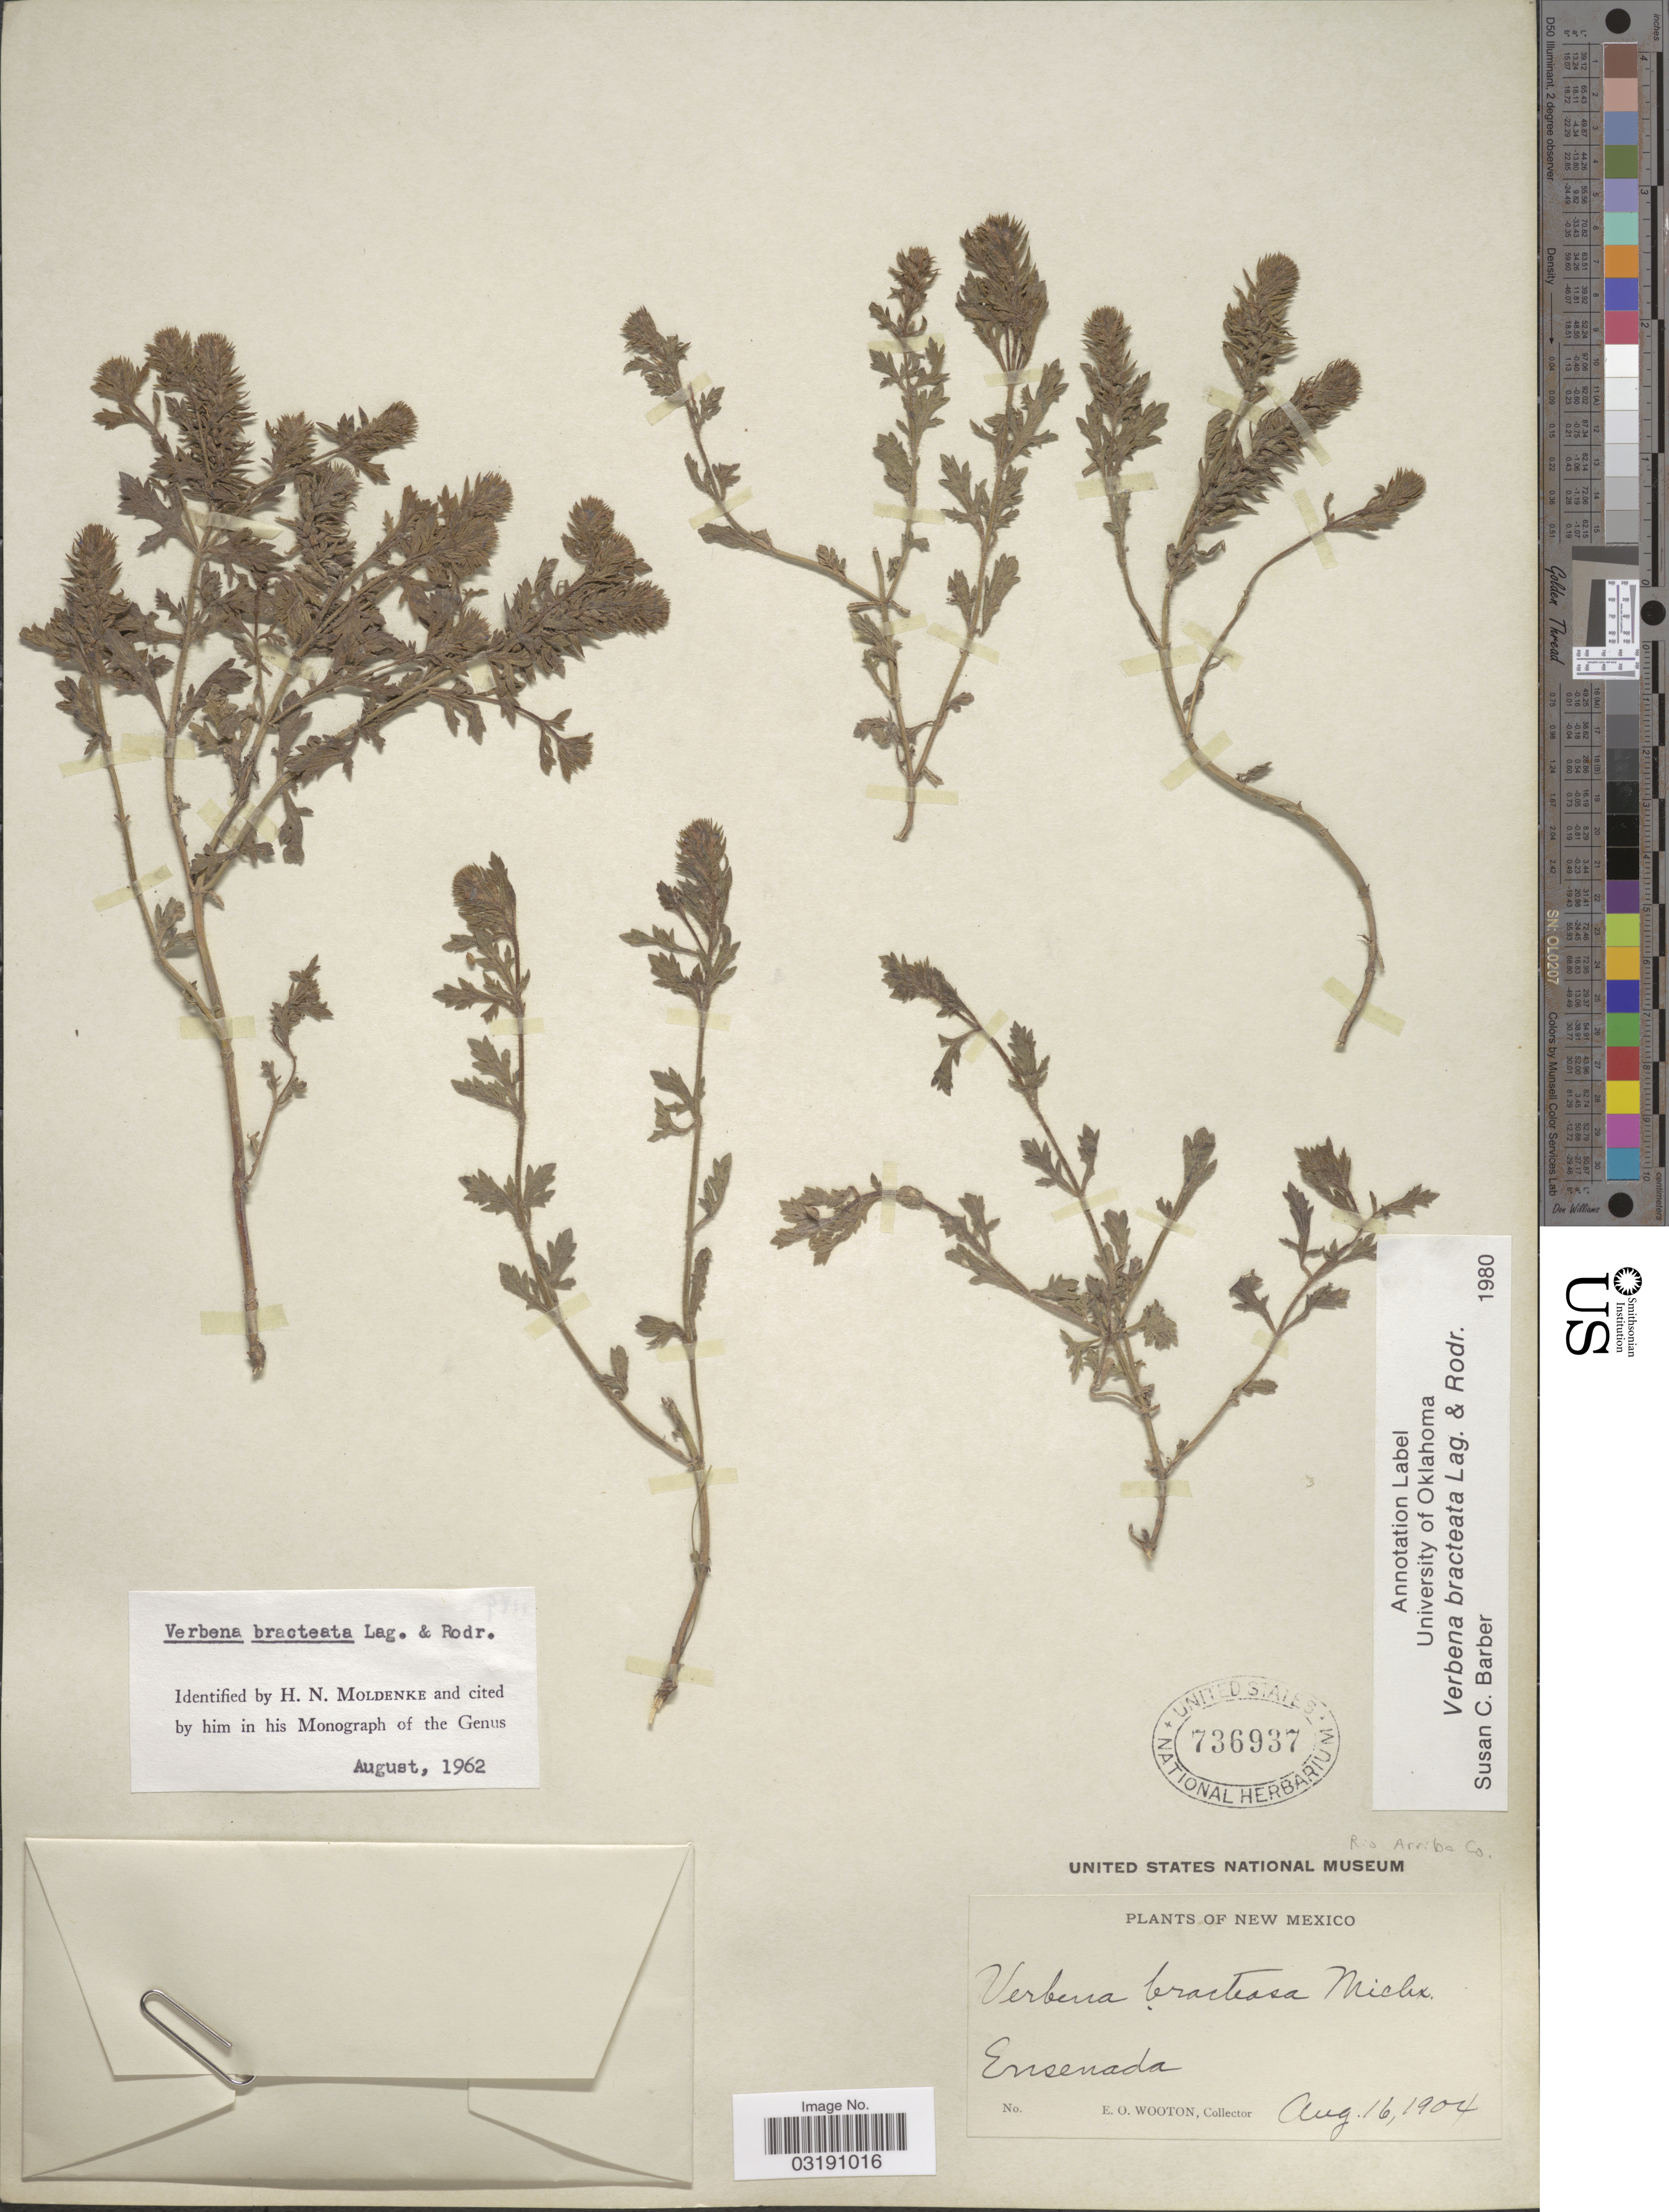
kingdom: Plantae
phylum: Tracheophyta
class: Magnoliopsida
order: Lamiales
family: Verbenaceae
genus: Verbena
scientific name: Verbena bracteata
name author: Cav. ex Lag. & Rodr.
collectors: E. O. Wooton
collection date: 1904-08-16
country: United States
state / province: New Mexico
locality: Rio Arriba Co. Ensenada.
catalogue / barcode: US 736937